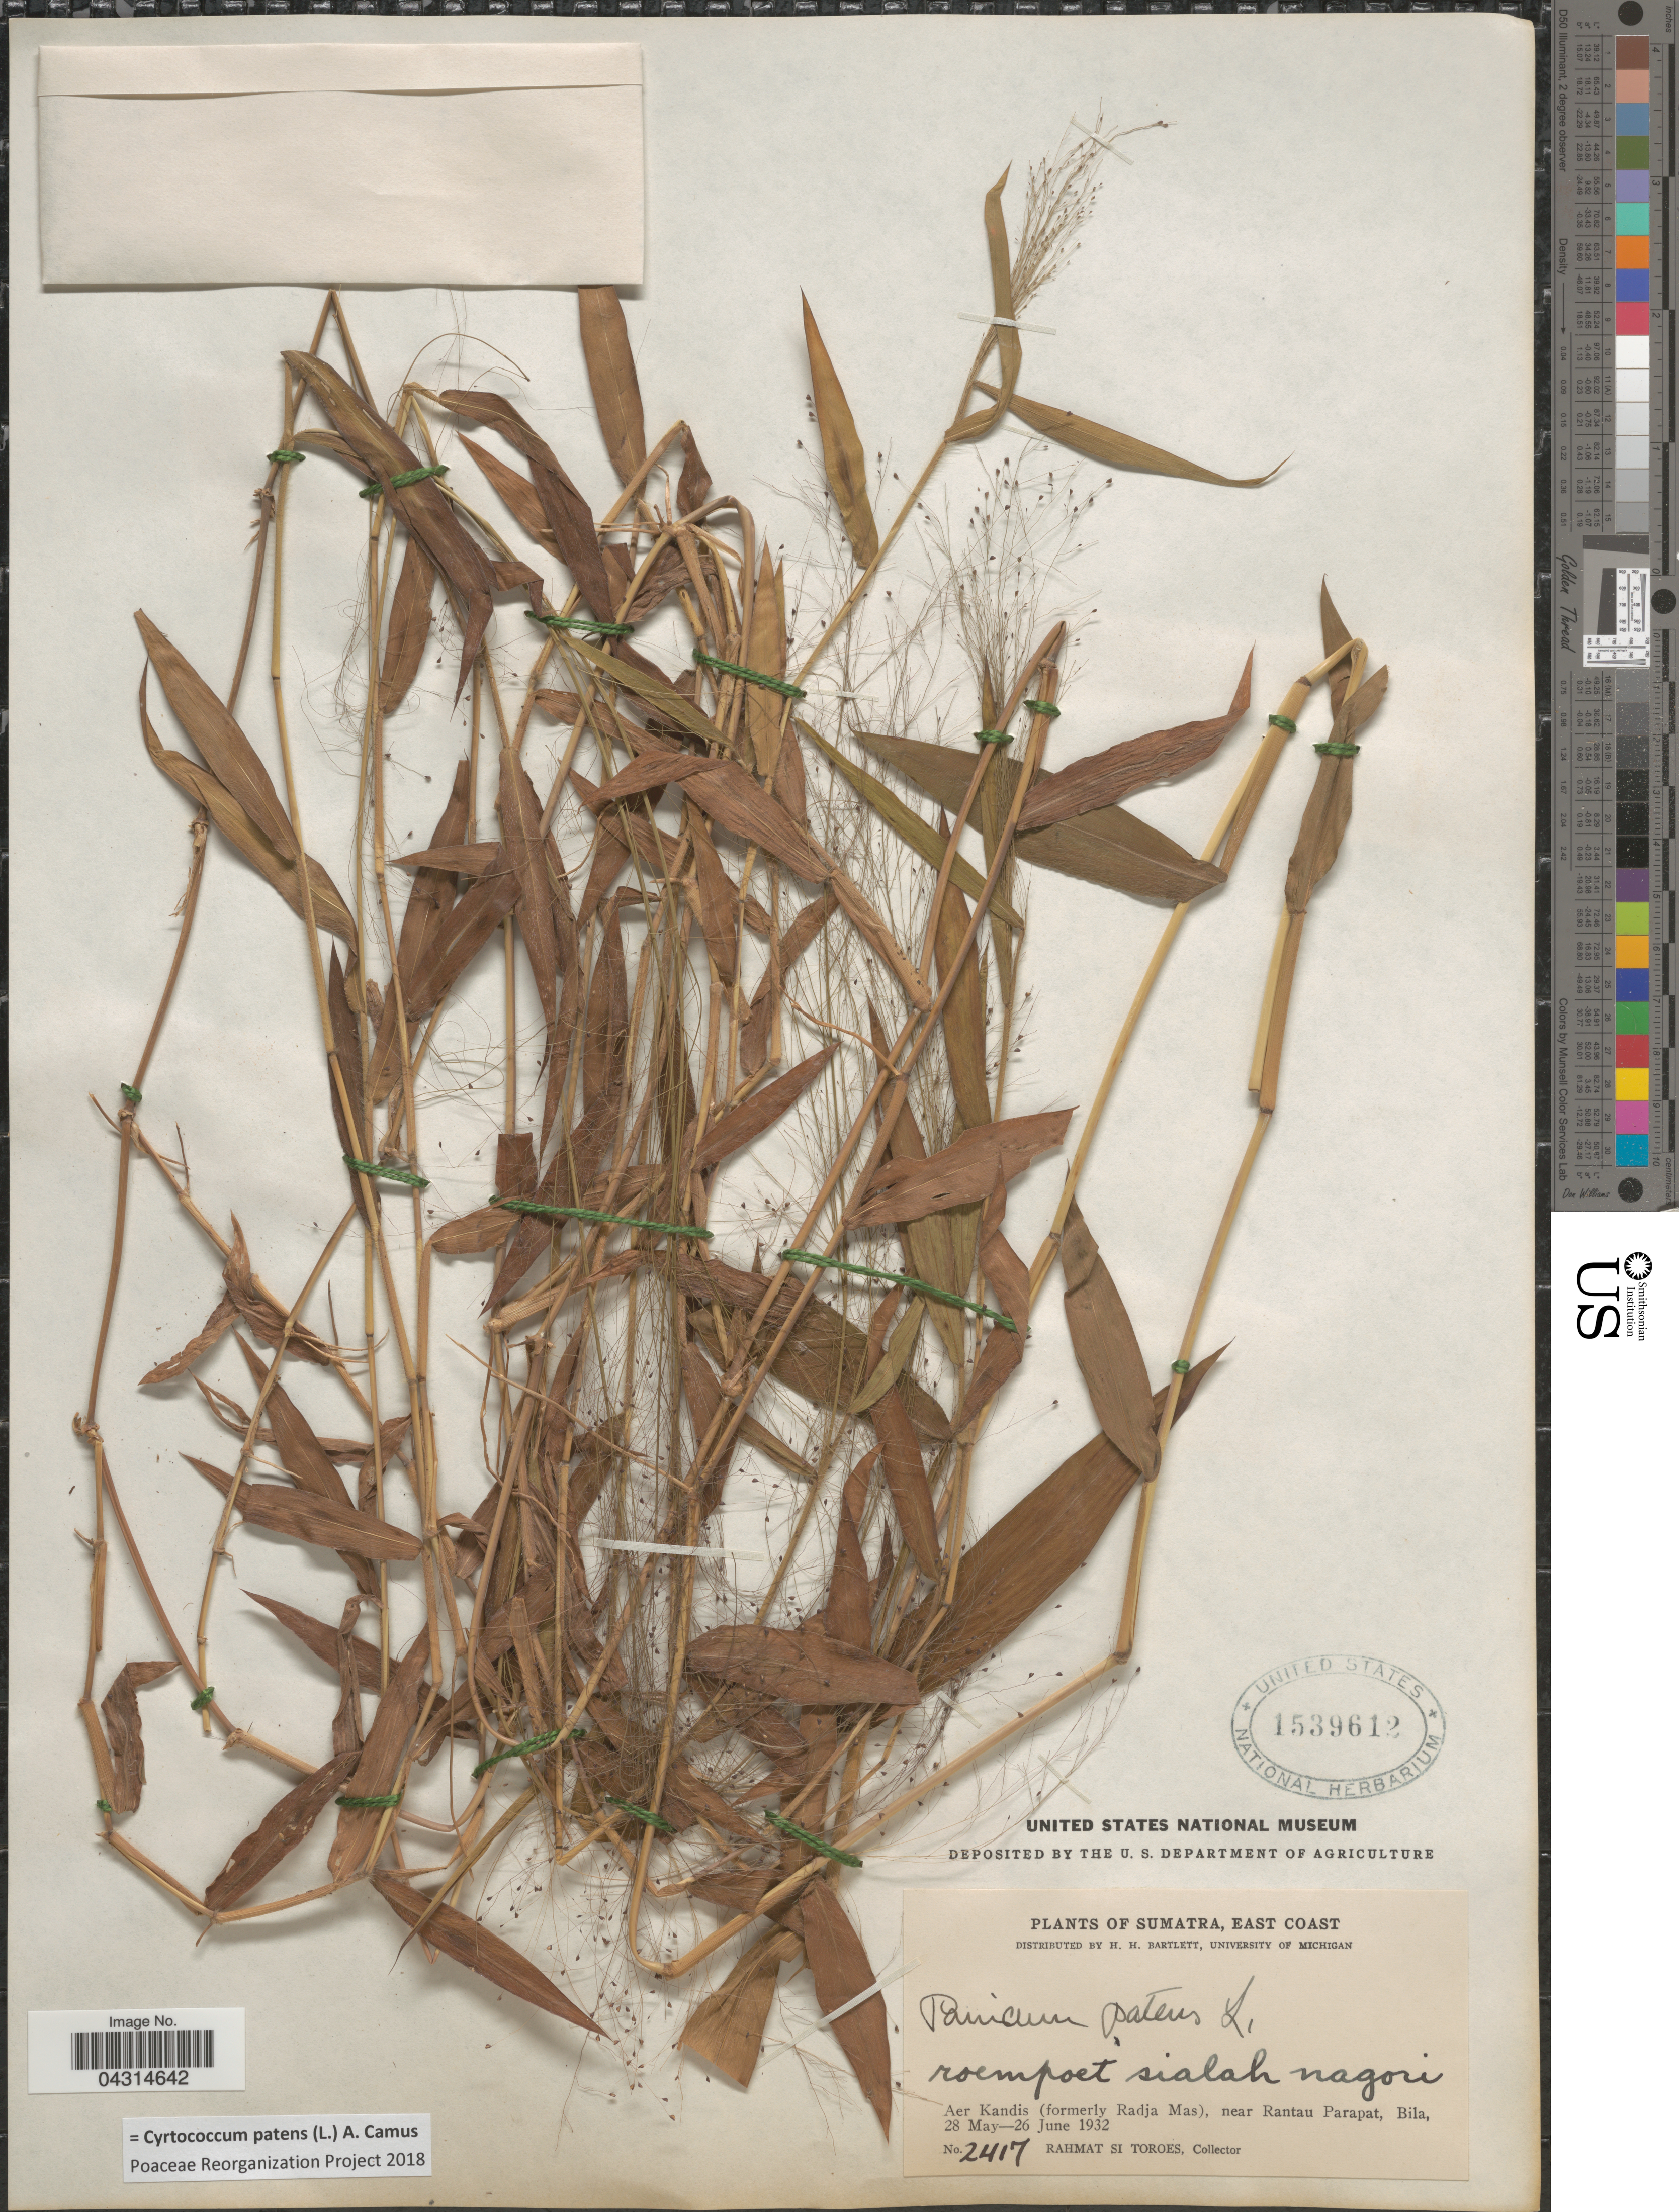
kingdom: Plantae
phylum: Tracheophyta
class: Liliopsida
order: Poales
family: Poaceae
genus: Cyrtococcum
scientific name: Cyrtococcum patens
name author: (L.) A. Camus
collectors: Rahmat Si Boeea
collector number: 2417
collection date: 1932-05-28/1932-06-26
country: Indonesia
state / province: Sumatra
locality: East Coast. Roempoet sialah nagori. Aer Kandis (formerly Radja Mas), near Rantau Parapat, Bila.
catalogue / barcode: US 1539612